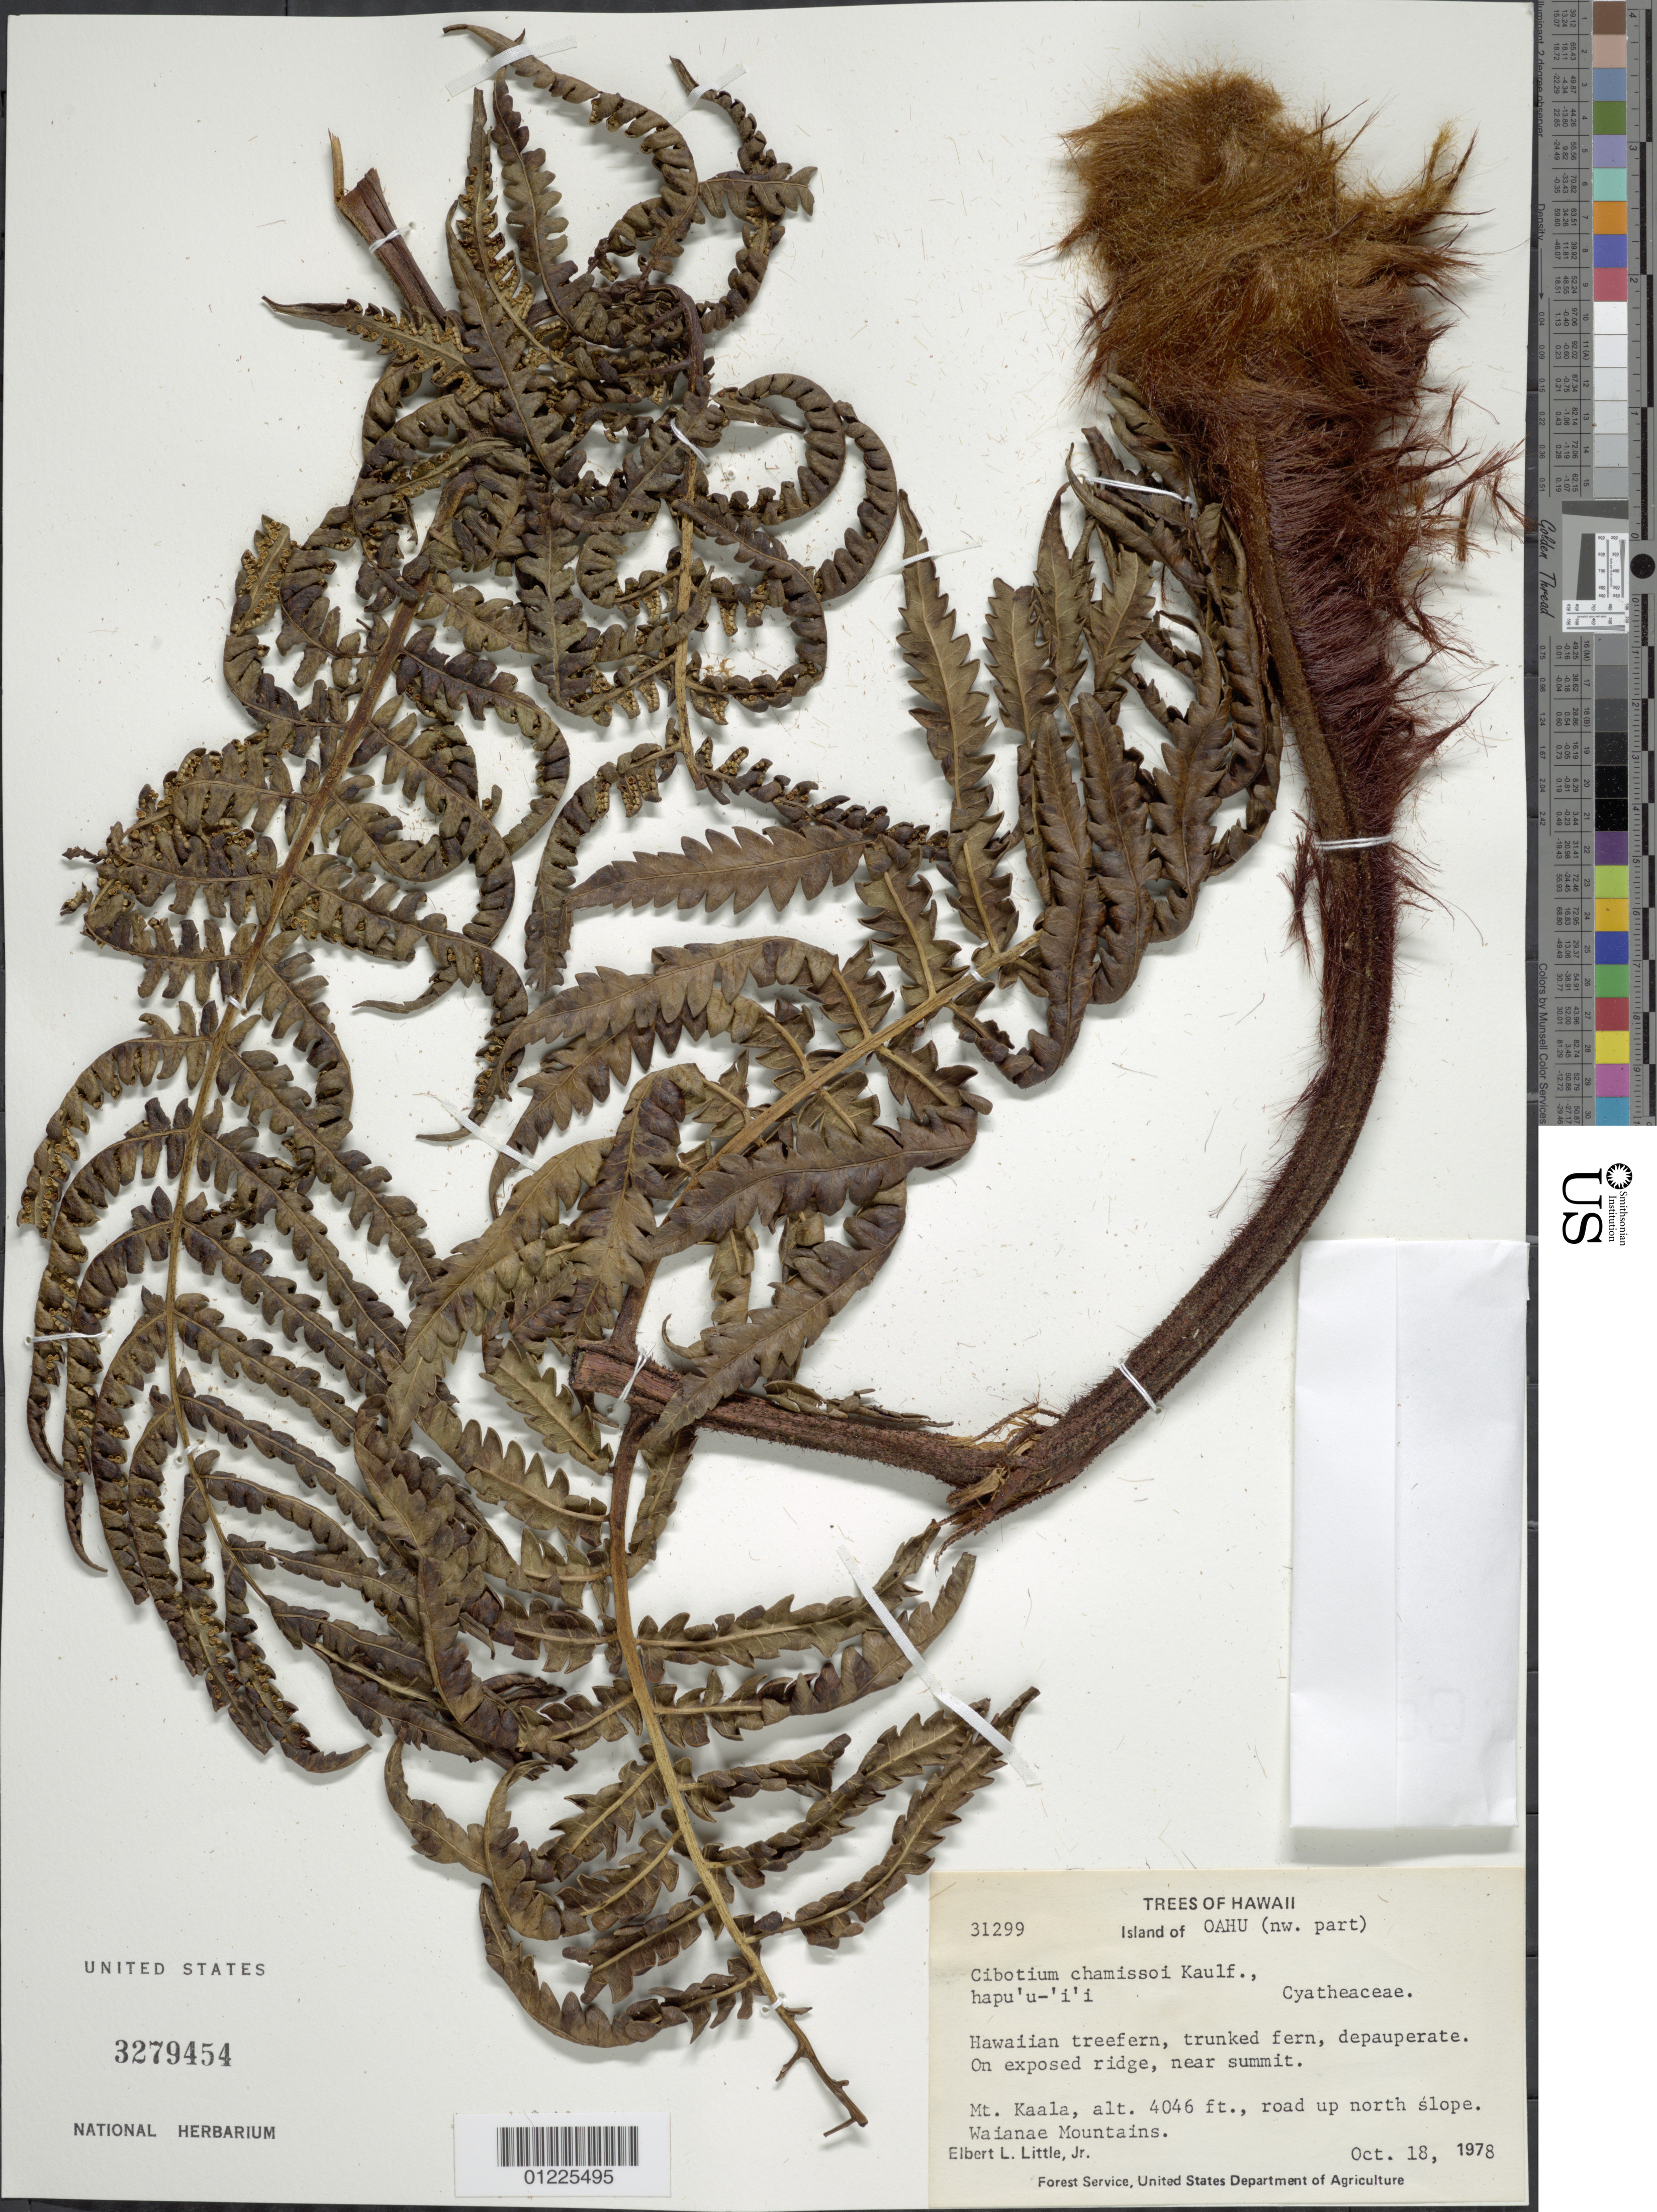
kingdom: Plantae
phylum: Tracheophyta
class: Polypodiopsida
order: Cyatheales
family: Cibotiaceae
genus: Cibotium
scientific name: Cibotium chamissoi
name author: Kaulf.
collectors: E. L. Little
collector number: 31299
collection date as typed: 18 Oct 1978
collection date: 1978-10-18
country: United States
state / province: Hawaii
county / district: Honolulu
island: Oahu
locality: Mt. Kaala, road up north slope, Waianae Mountains.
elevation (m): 1233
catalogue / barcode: US 3279454